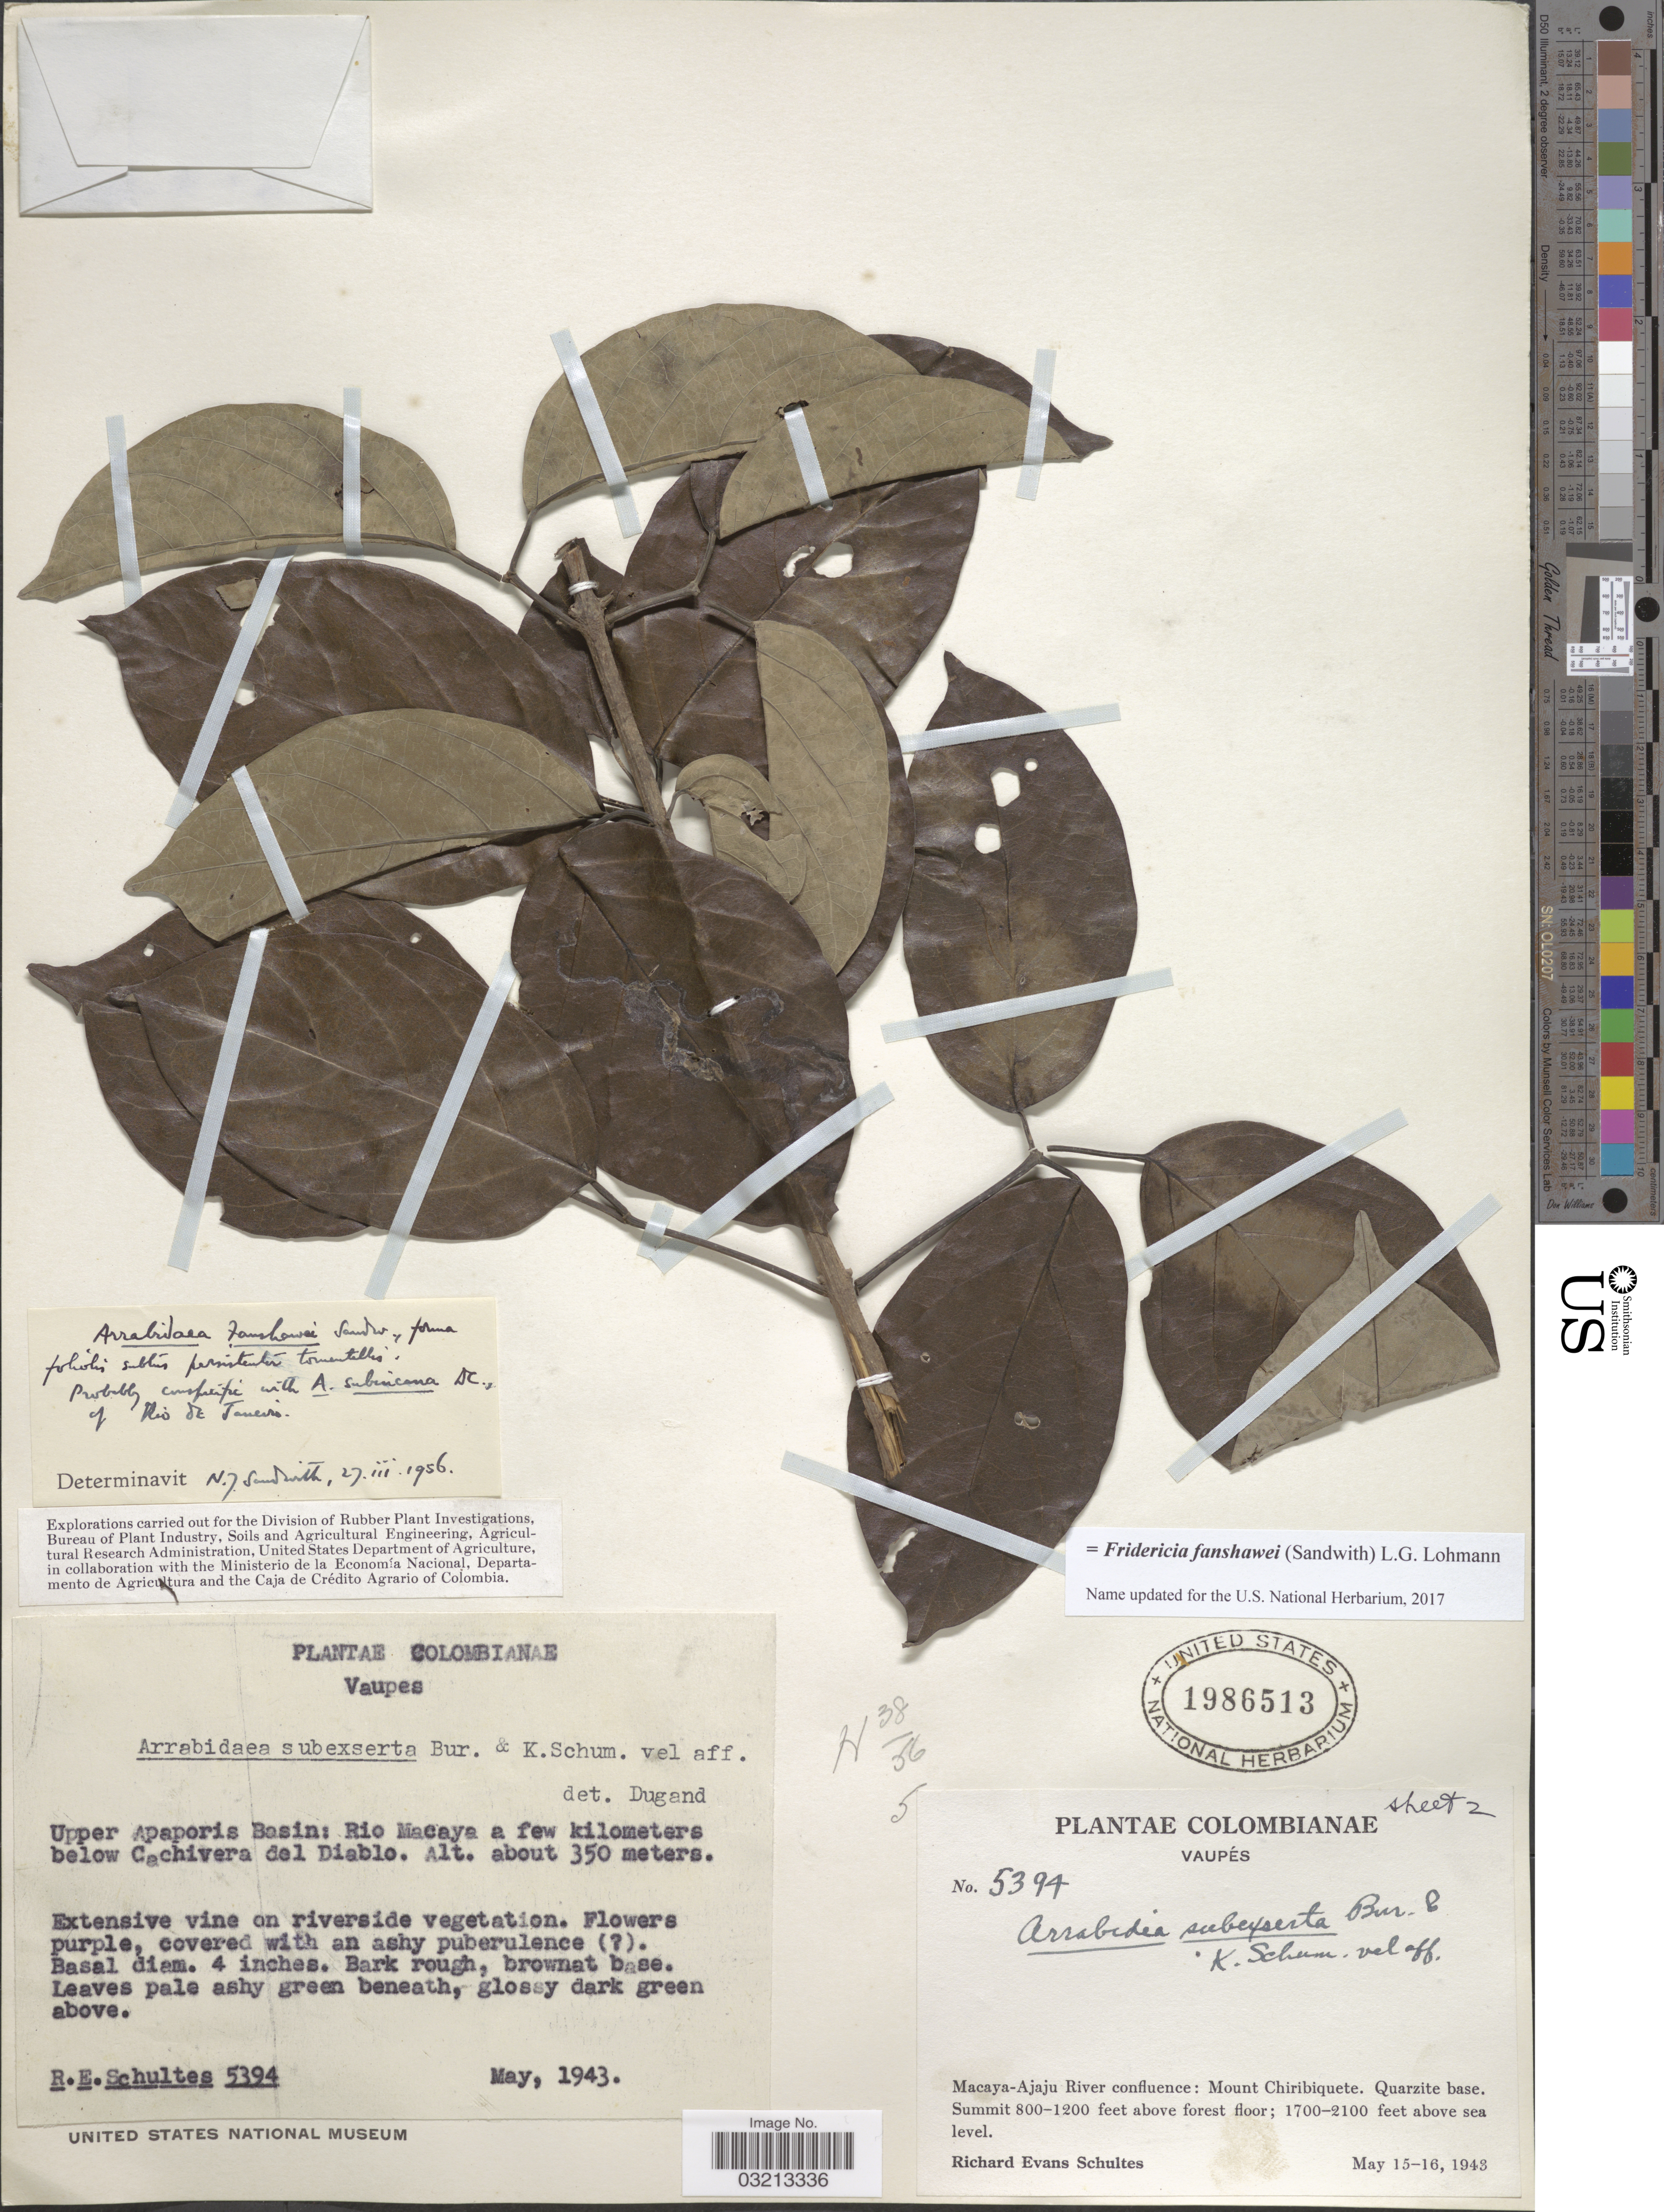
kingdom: Plantae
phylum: Tracheophyta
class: Magnoliopsida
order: Lamiales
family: Bignoniaceae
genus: Fridericia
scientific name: Fridericia fanshawei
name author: (Sandwith) L.G. Lohmann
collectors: R. E. Schultes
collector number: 5394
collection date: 1943-05-15/1943-05-16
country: Colombia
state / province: Vaupés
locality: Upper Apaporis Basin: Rio Macaya a few kilometers below Cachivera del Diablo. Macaya-Ajaju River confluence: Mount Chiribiquete.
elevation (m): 350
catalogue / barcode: US 1986513